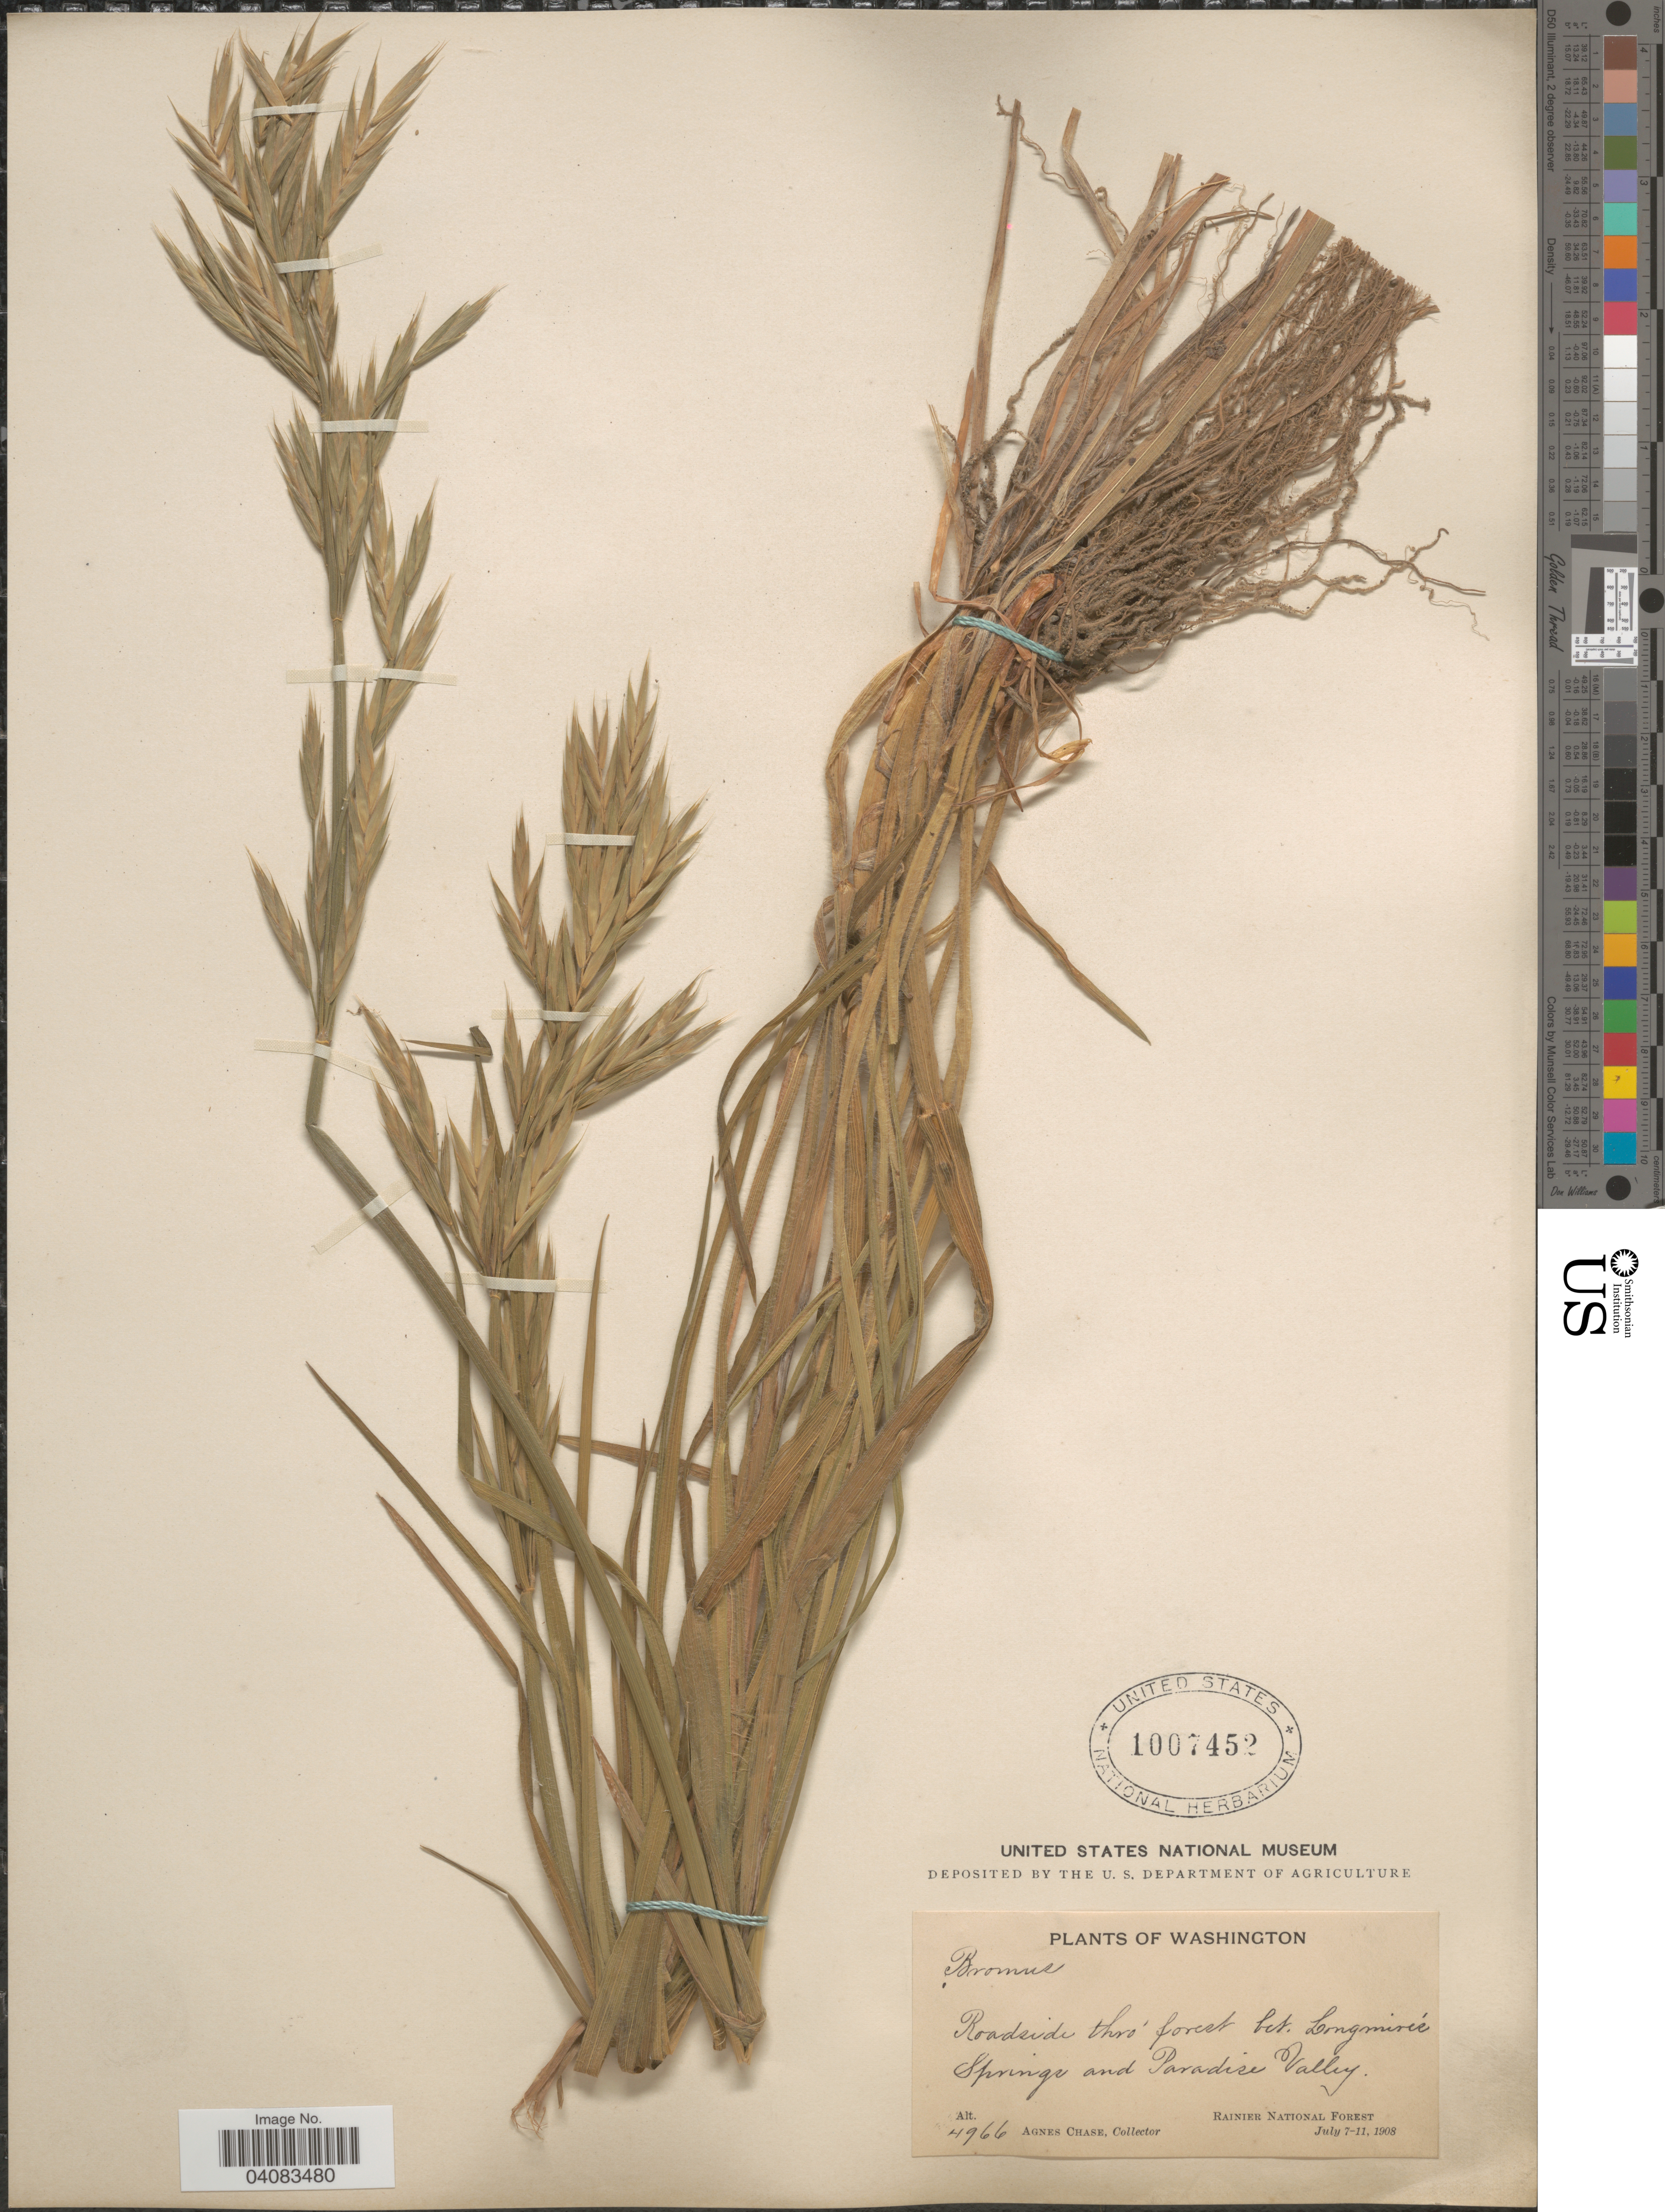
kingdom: Plantae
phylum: Tracheophyta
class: Liliopsida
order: Poales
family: Poaceae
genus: Bromus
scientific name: Bromus marginatus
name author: Nees ex Steud.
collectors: A. Chase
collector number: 4966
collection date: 1908-07-07/1908-07-11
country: United States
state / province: Washington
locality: Roadside thro' forest bet. Longmire's Springs and Paradise Valley. Rainier National Forest.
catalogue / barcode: US 1007452